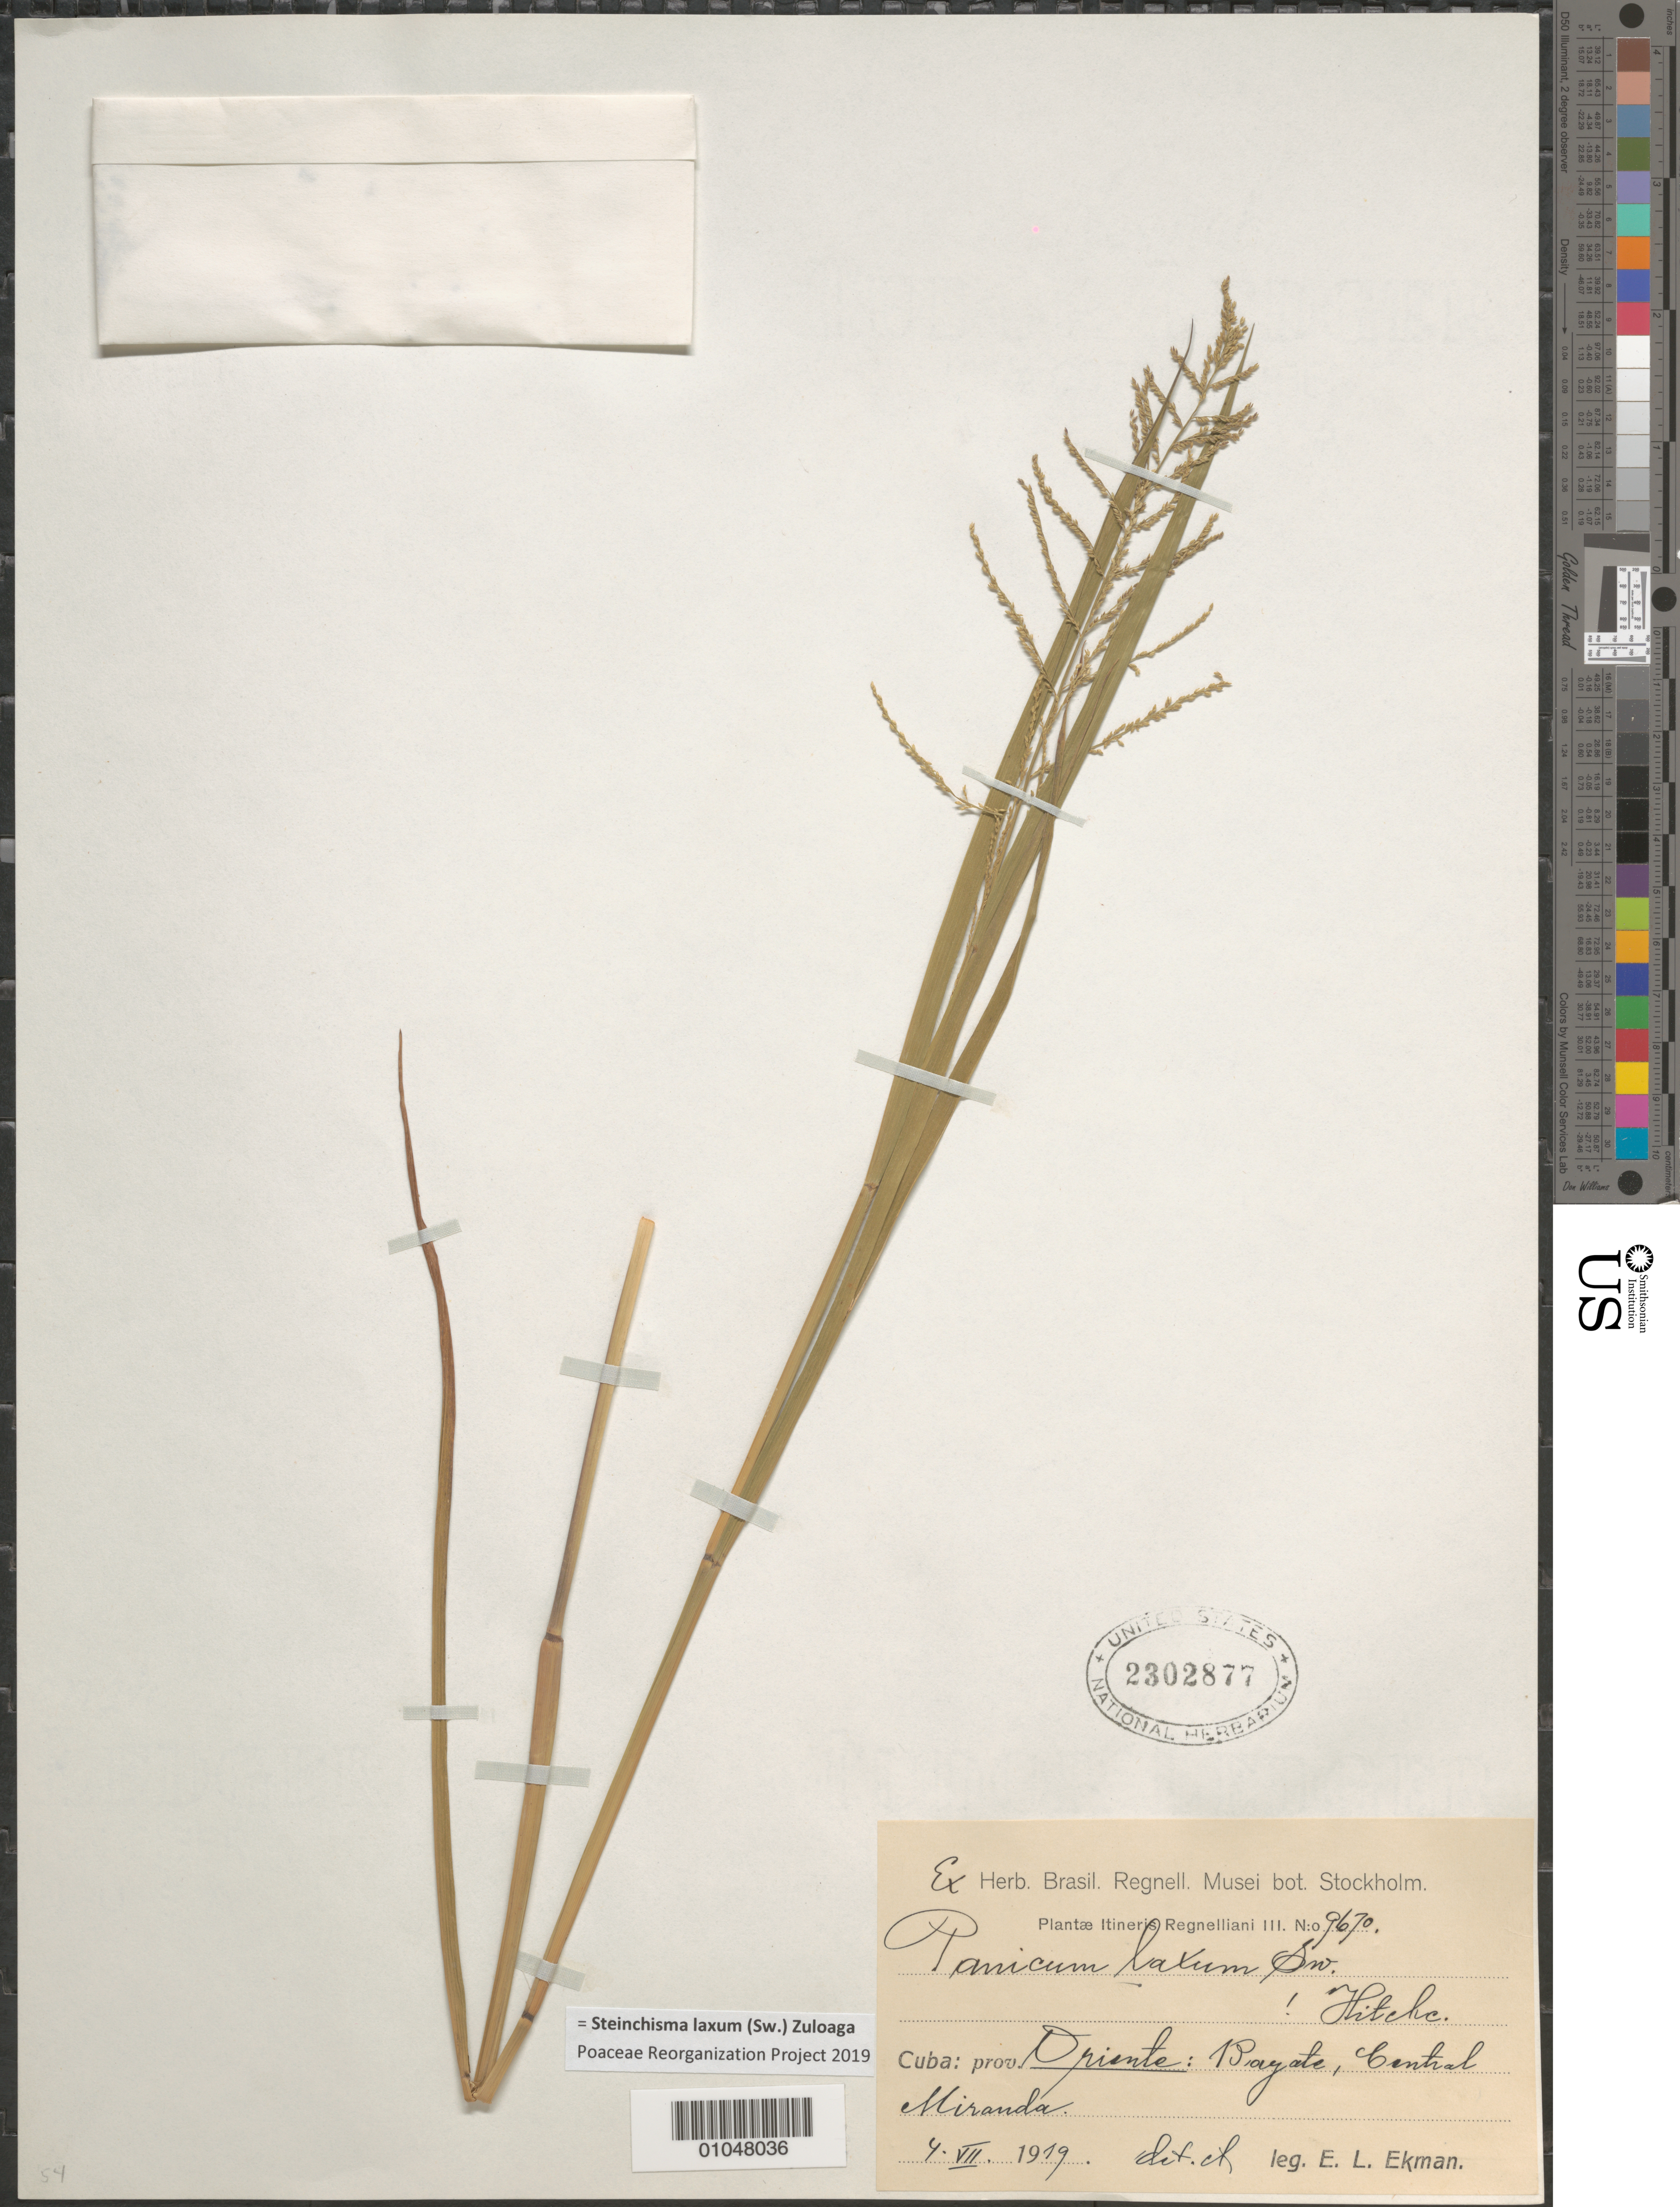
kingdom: Plantae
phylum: Tracheophyta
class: Liliopsida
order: Poales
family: Poaceae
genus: Panicum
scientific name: Panicum laxum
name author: Sw.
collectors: E. L. Ekman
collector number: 9670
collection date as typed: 04 Jul 1919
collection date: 1919-07-04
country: Cuba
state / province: Santiago de Cuba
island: Cuba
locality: Bayate, Central Miranda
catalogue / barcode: US 2302877